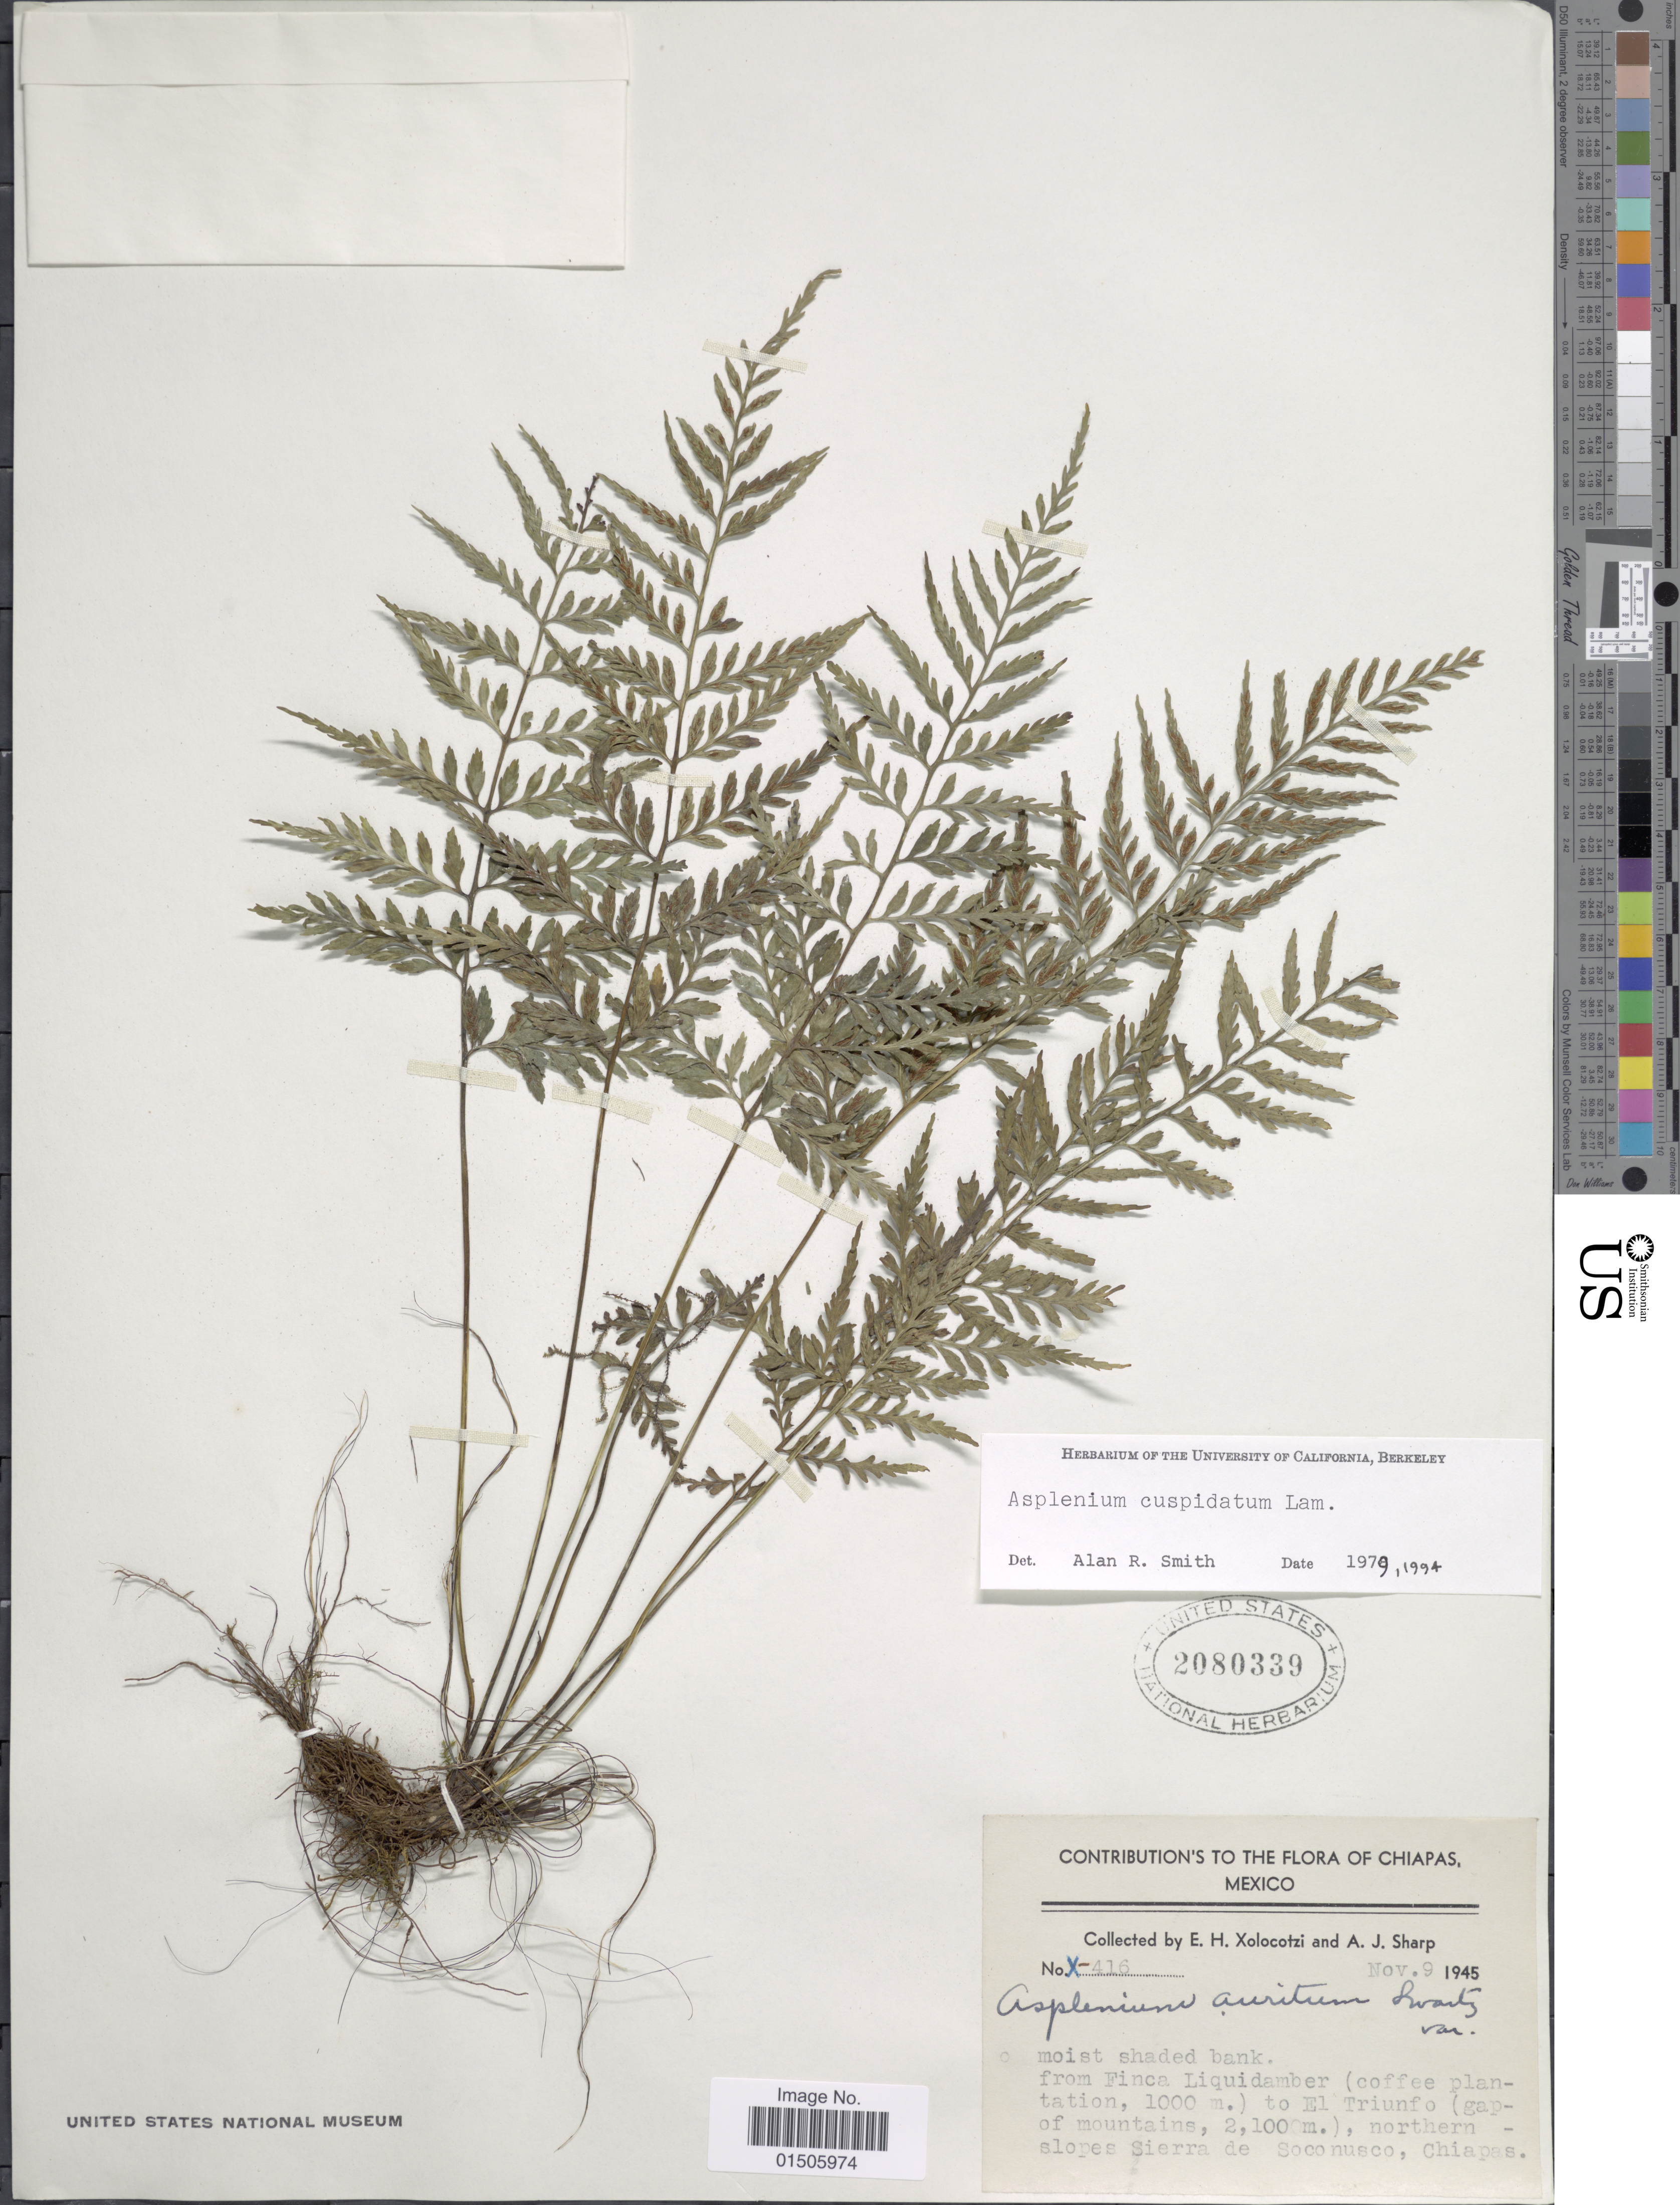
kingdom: Plantae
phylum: Tracheophyta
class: Polypodiopsida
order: Polypodiales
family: Aspleniaceae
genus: Asplenium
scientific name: Asplenium cuspidatum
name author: Lam.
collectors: E. I. Hernández-X. & A. J. Sharp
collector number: X-416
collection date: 1945-11-09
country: Mexico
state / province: Chiapas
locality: Moist shaded bank, from Finca Liquidamber (coffee plantation) to El Triunfo (gap of mountains) northern slopes Sierra de Soconusco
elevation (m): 1000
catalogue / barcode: US 2080339